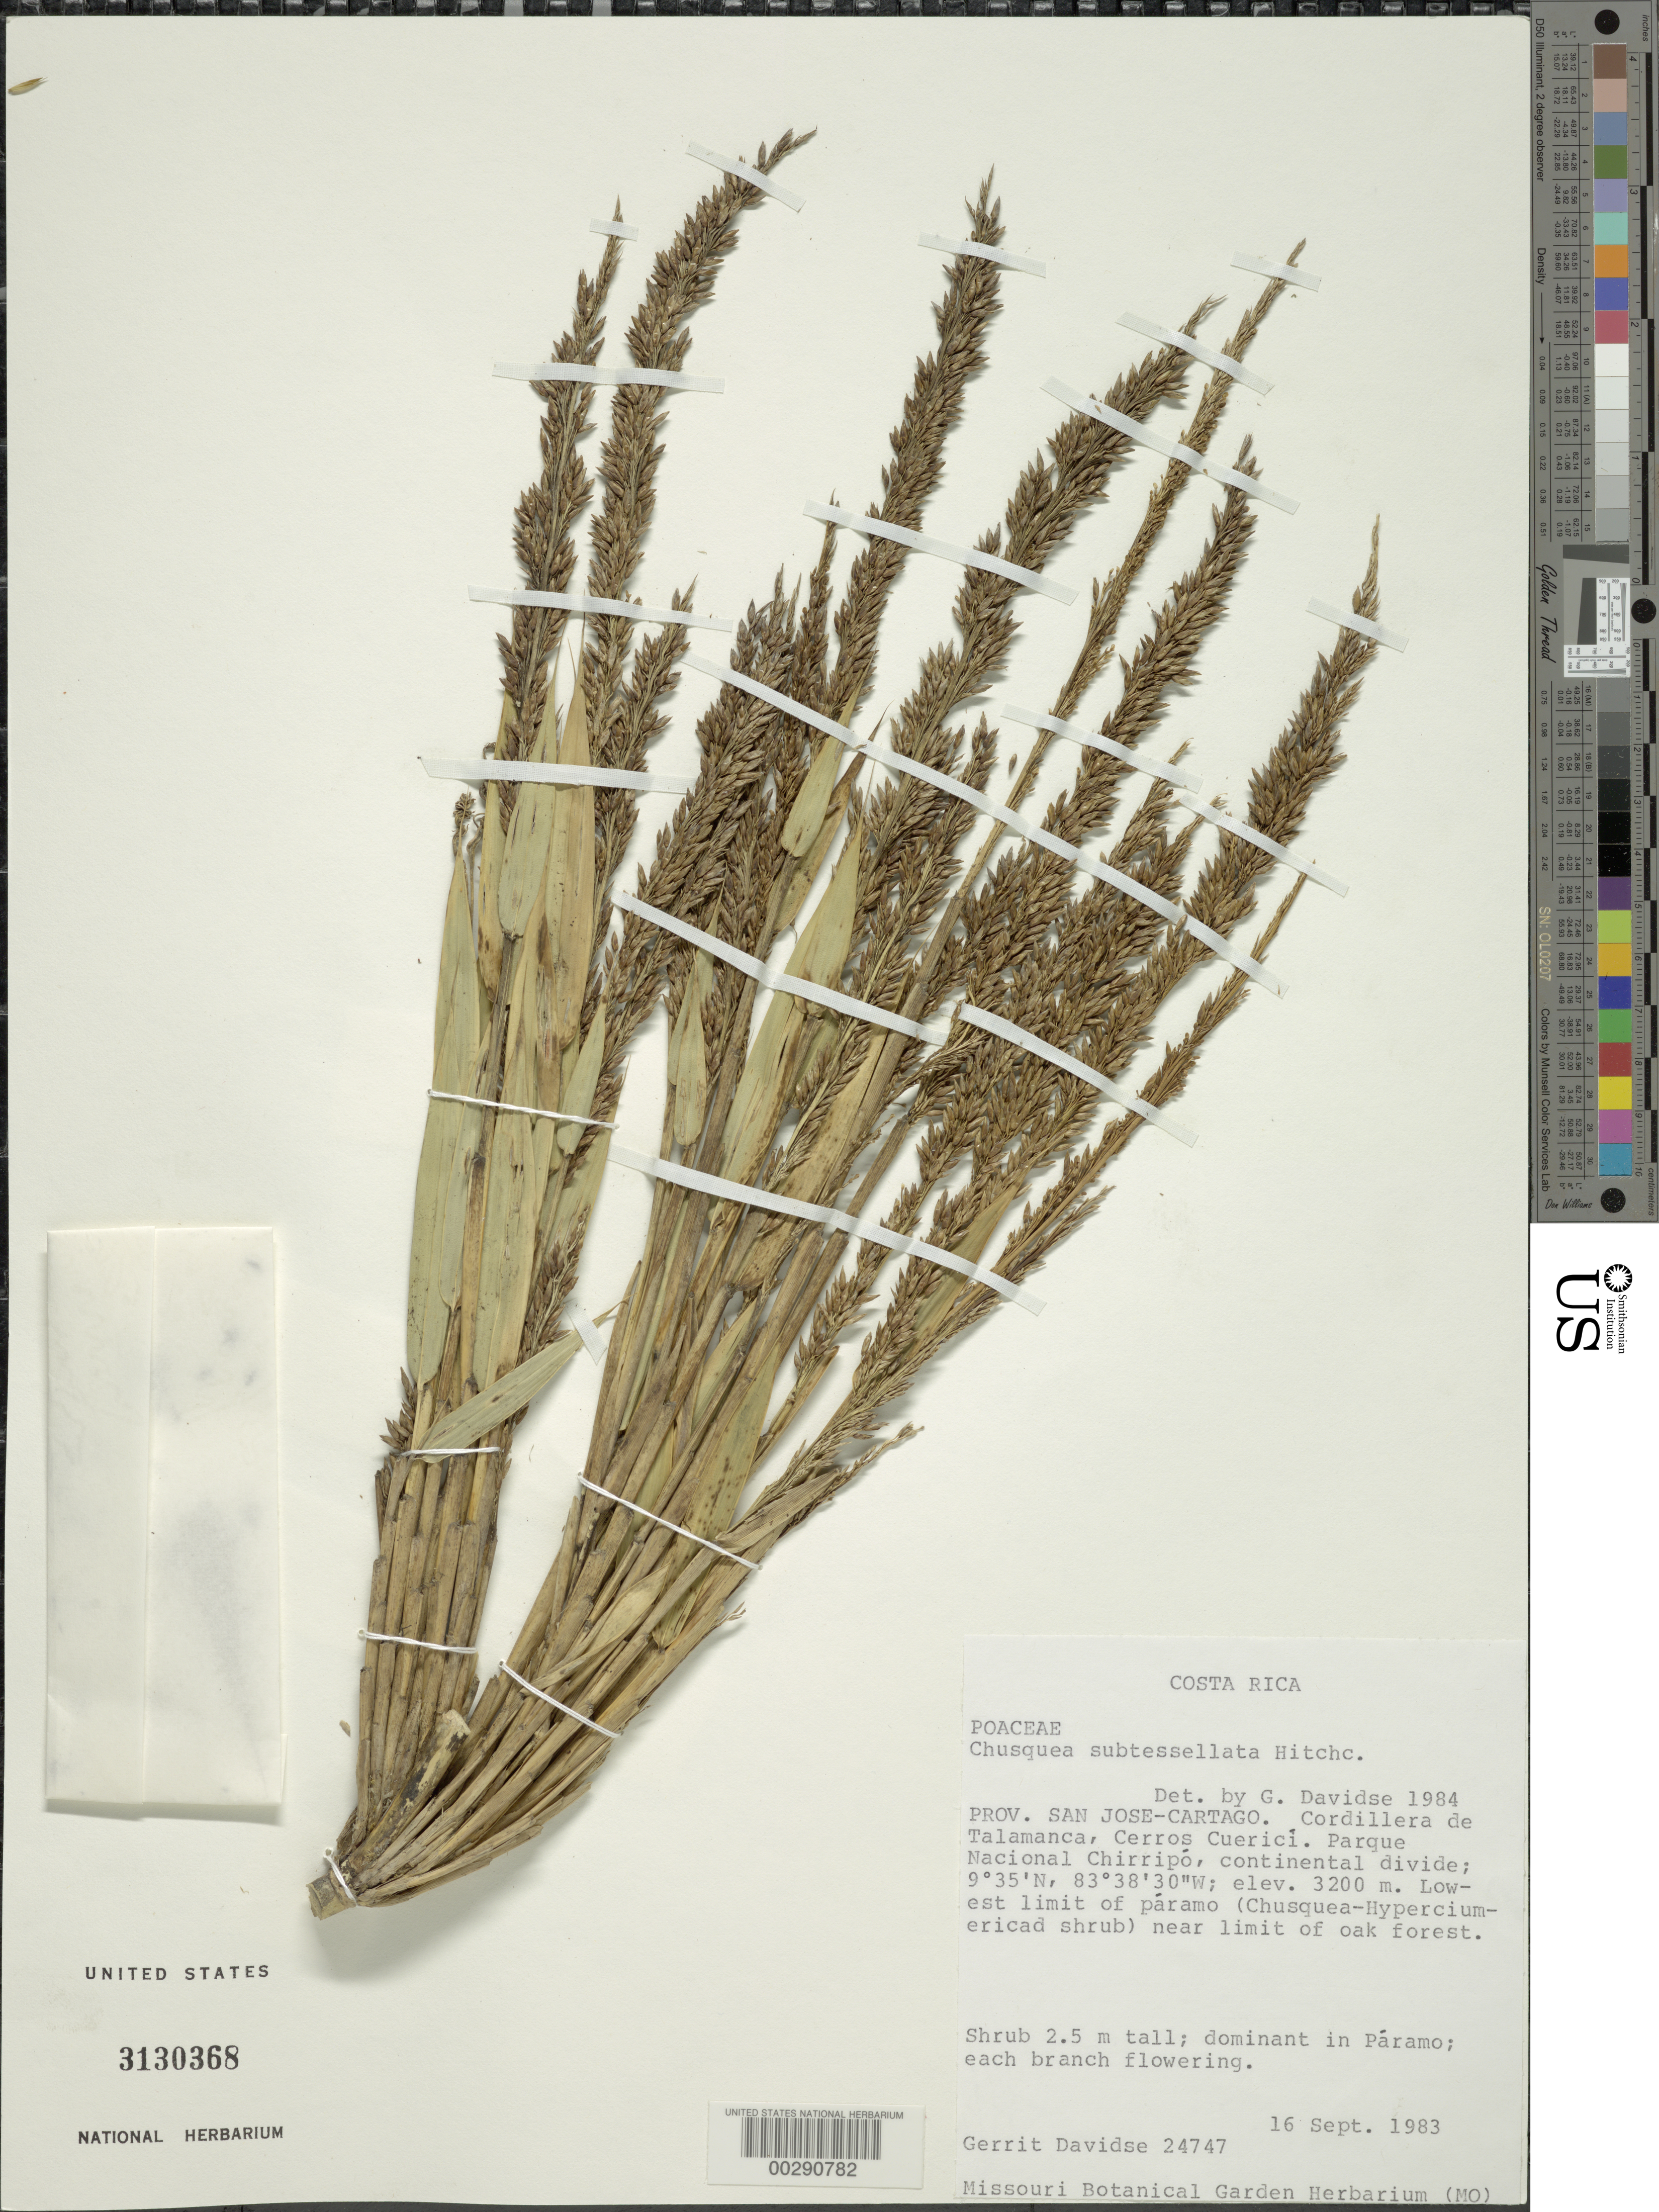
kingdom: Plantae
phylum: Tracheophyta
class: Liliopsida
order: Poales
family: Poaceae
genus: Chusquea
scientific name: Chusquea subtessellata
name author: Hitchc.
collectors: G. Davidse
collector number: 24747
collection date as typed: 16 Sep 1983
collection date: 1983-09-16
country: Costa Rica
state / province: Cartago / San José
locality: Cordillera de Talamanca, Cerros Cuerici, Parque Nacional Chirripo, Continental Divide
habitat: Lowest limit of paramo near limit of oak forest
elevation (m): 3200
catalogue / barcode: US 3130368